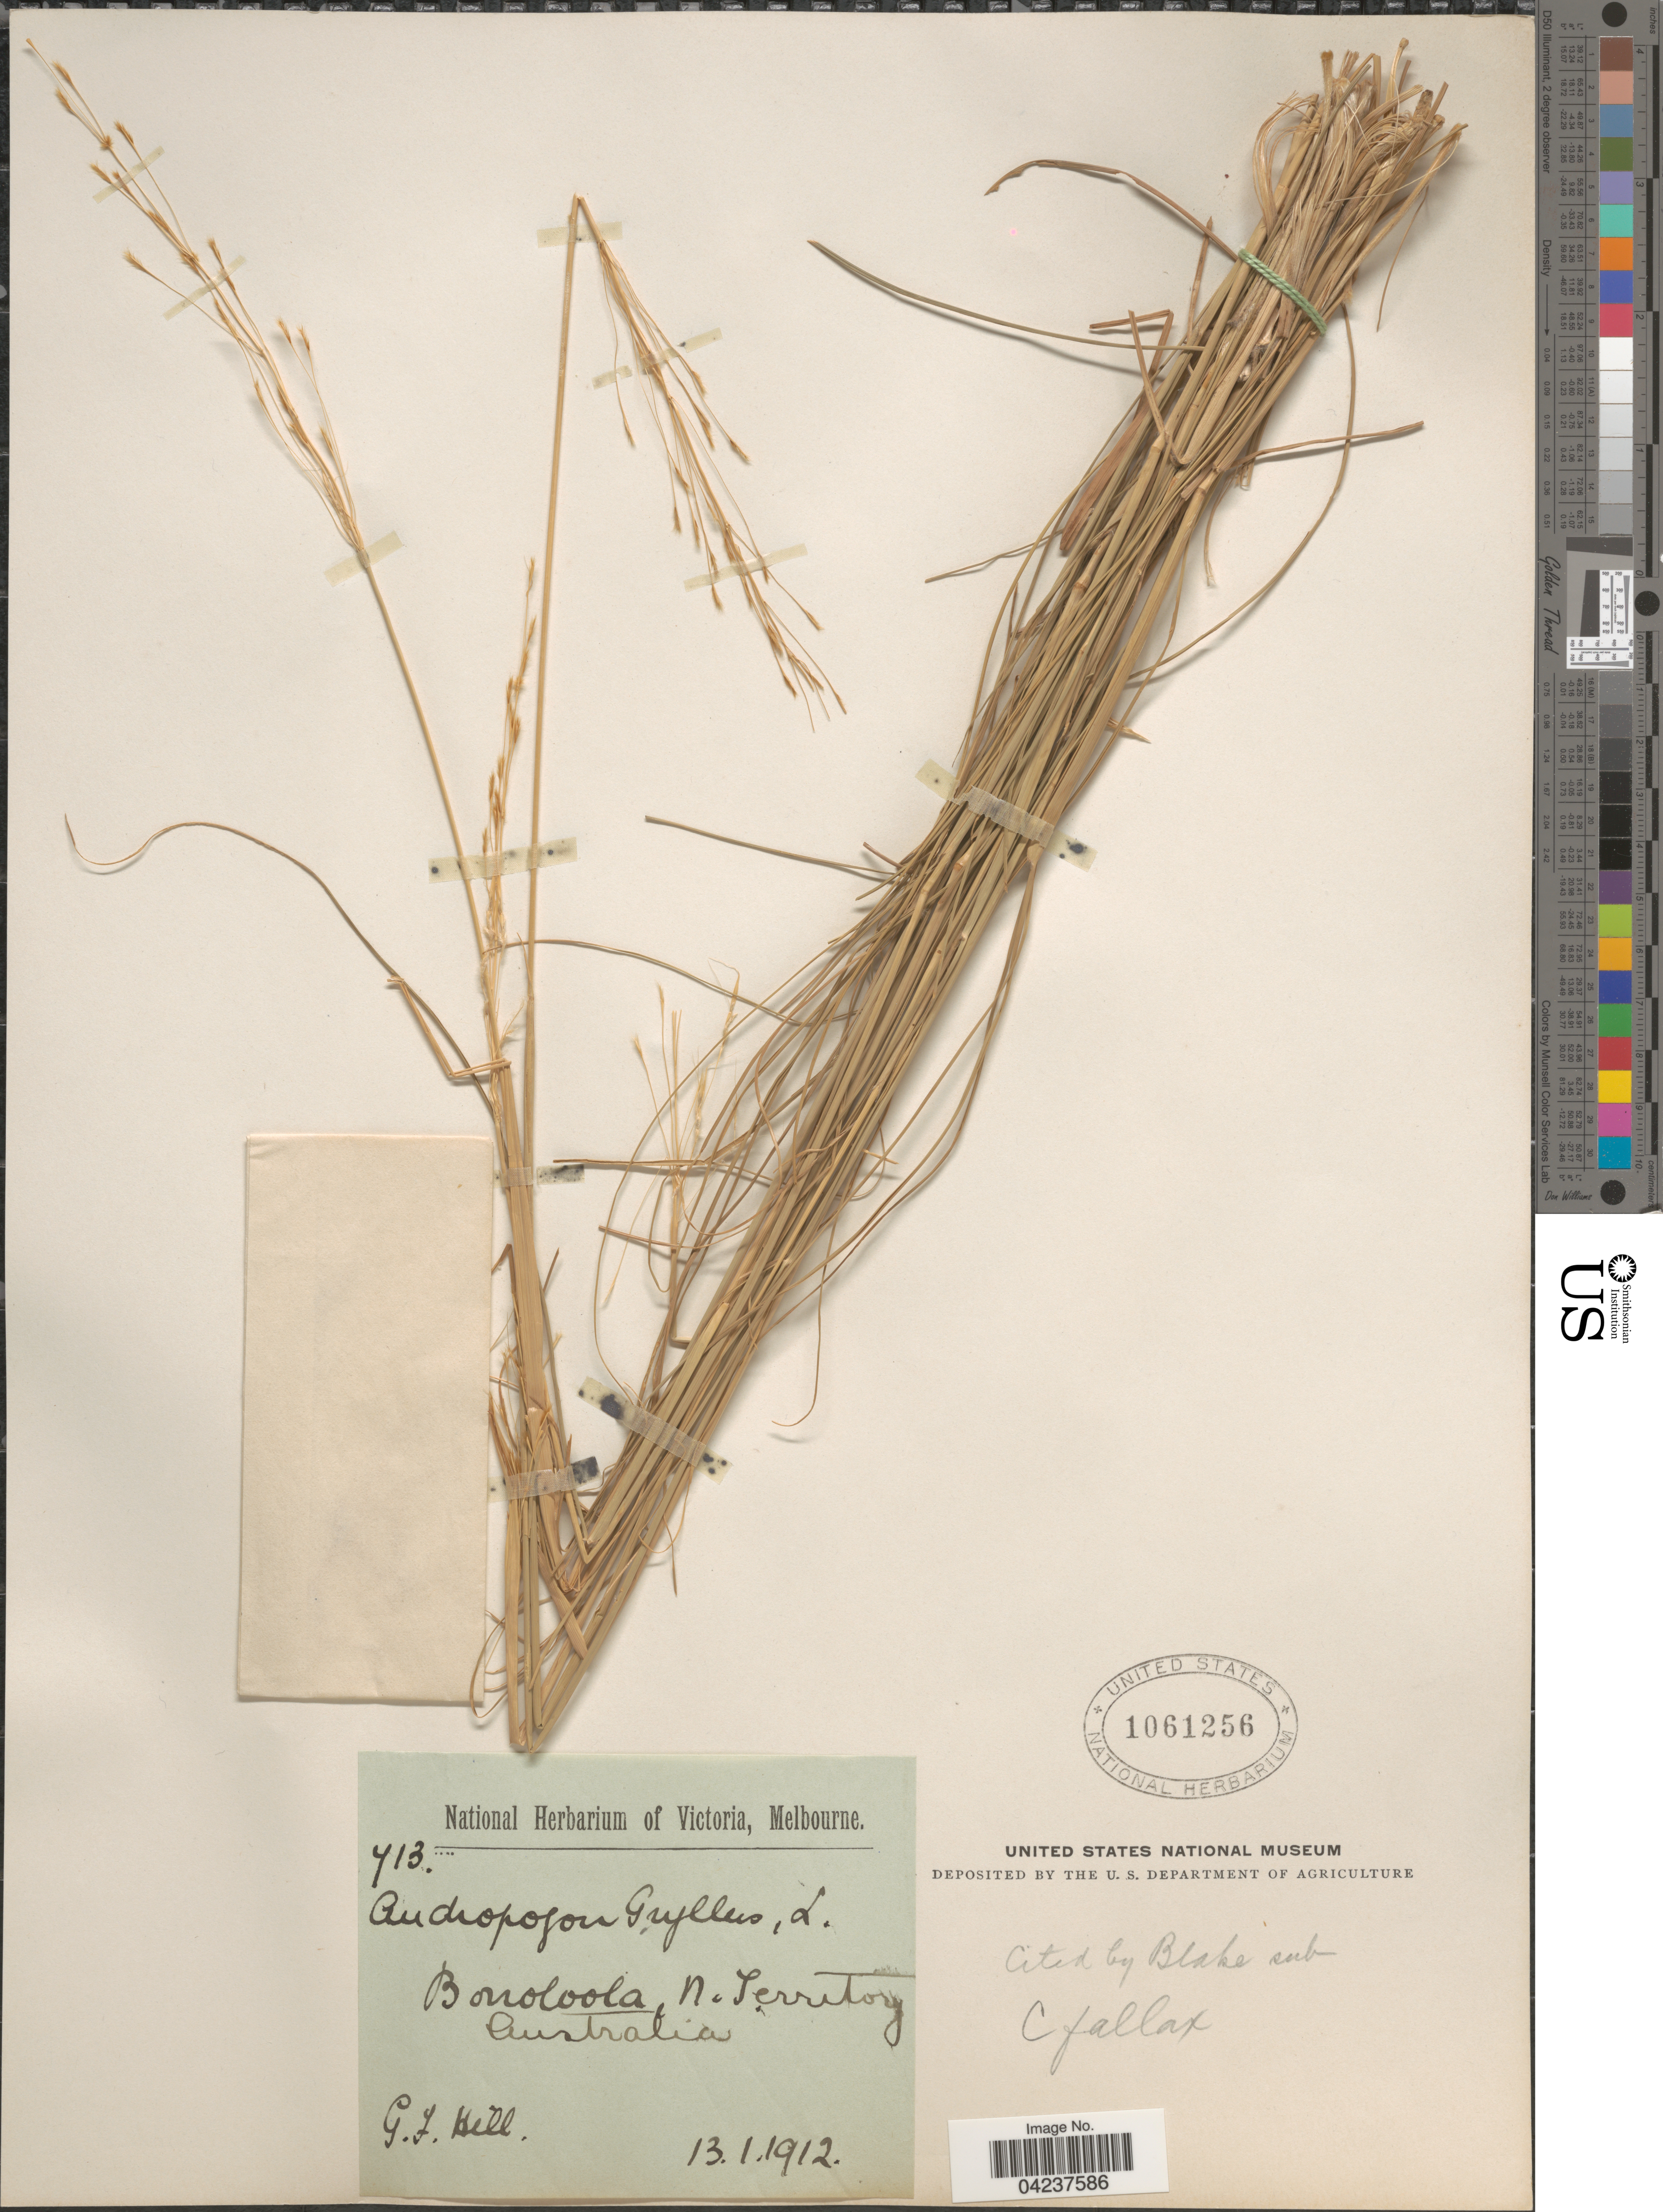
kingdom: Plantae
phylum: Tracheophyta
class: Liliopsida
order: Poales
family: Poaceae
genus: Chrysopogon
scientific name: Chrysopogon fallax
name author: S.T. Blake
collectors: G. Hill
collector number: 713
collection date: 1912-01-13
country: Australia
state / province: Northern Territory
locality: Borroloola, N. Territory.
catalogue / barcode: US 1061256